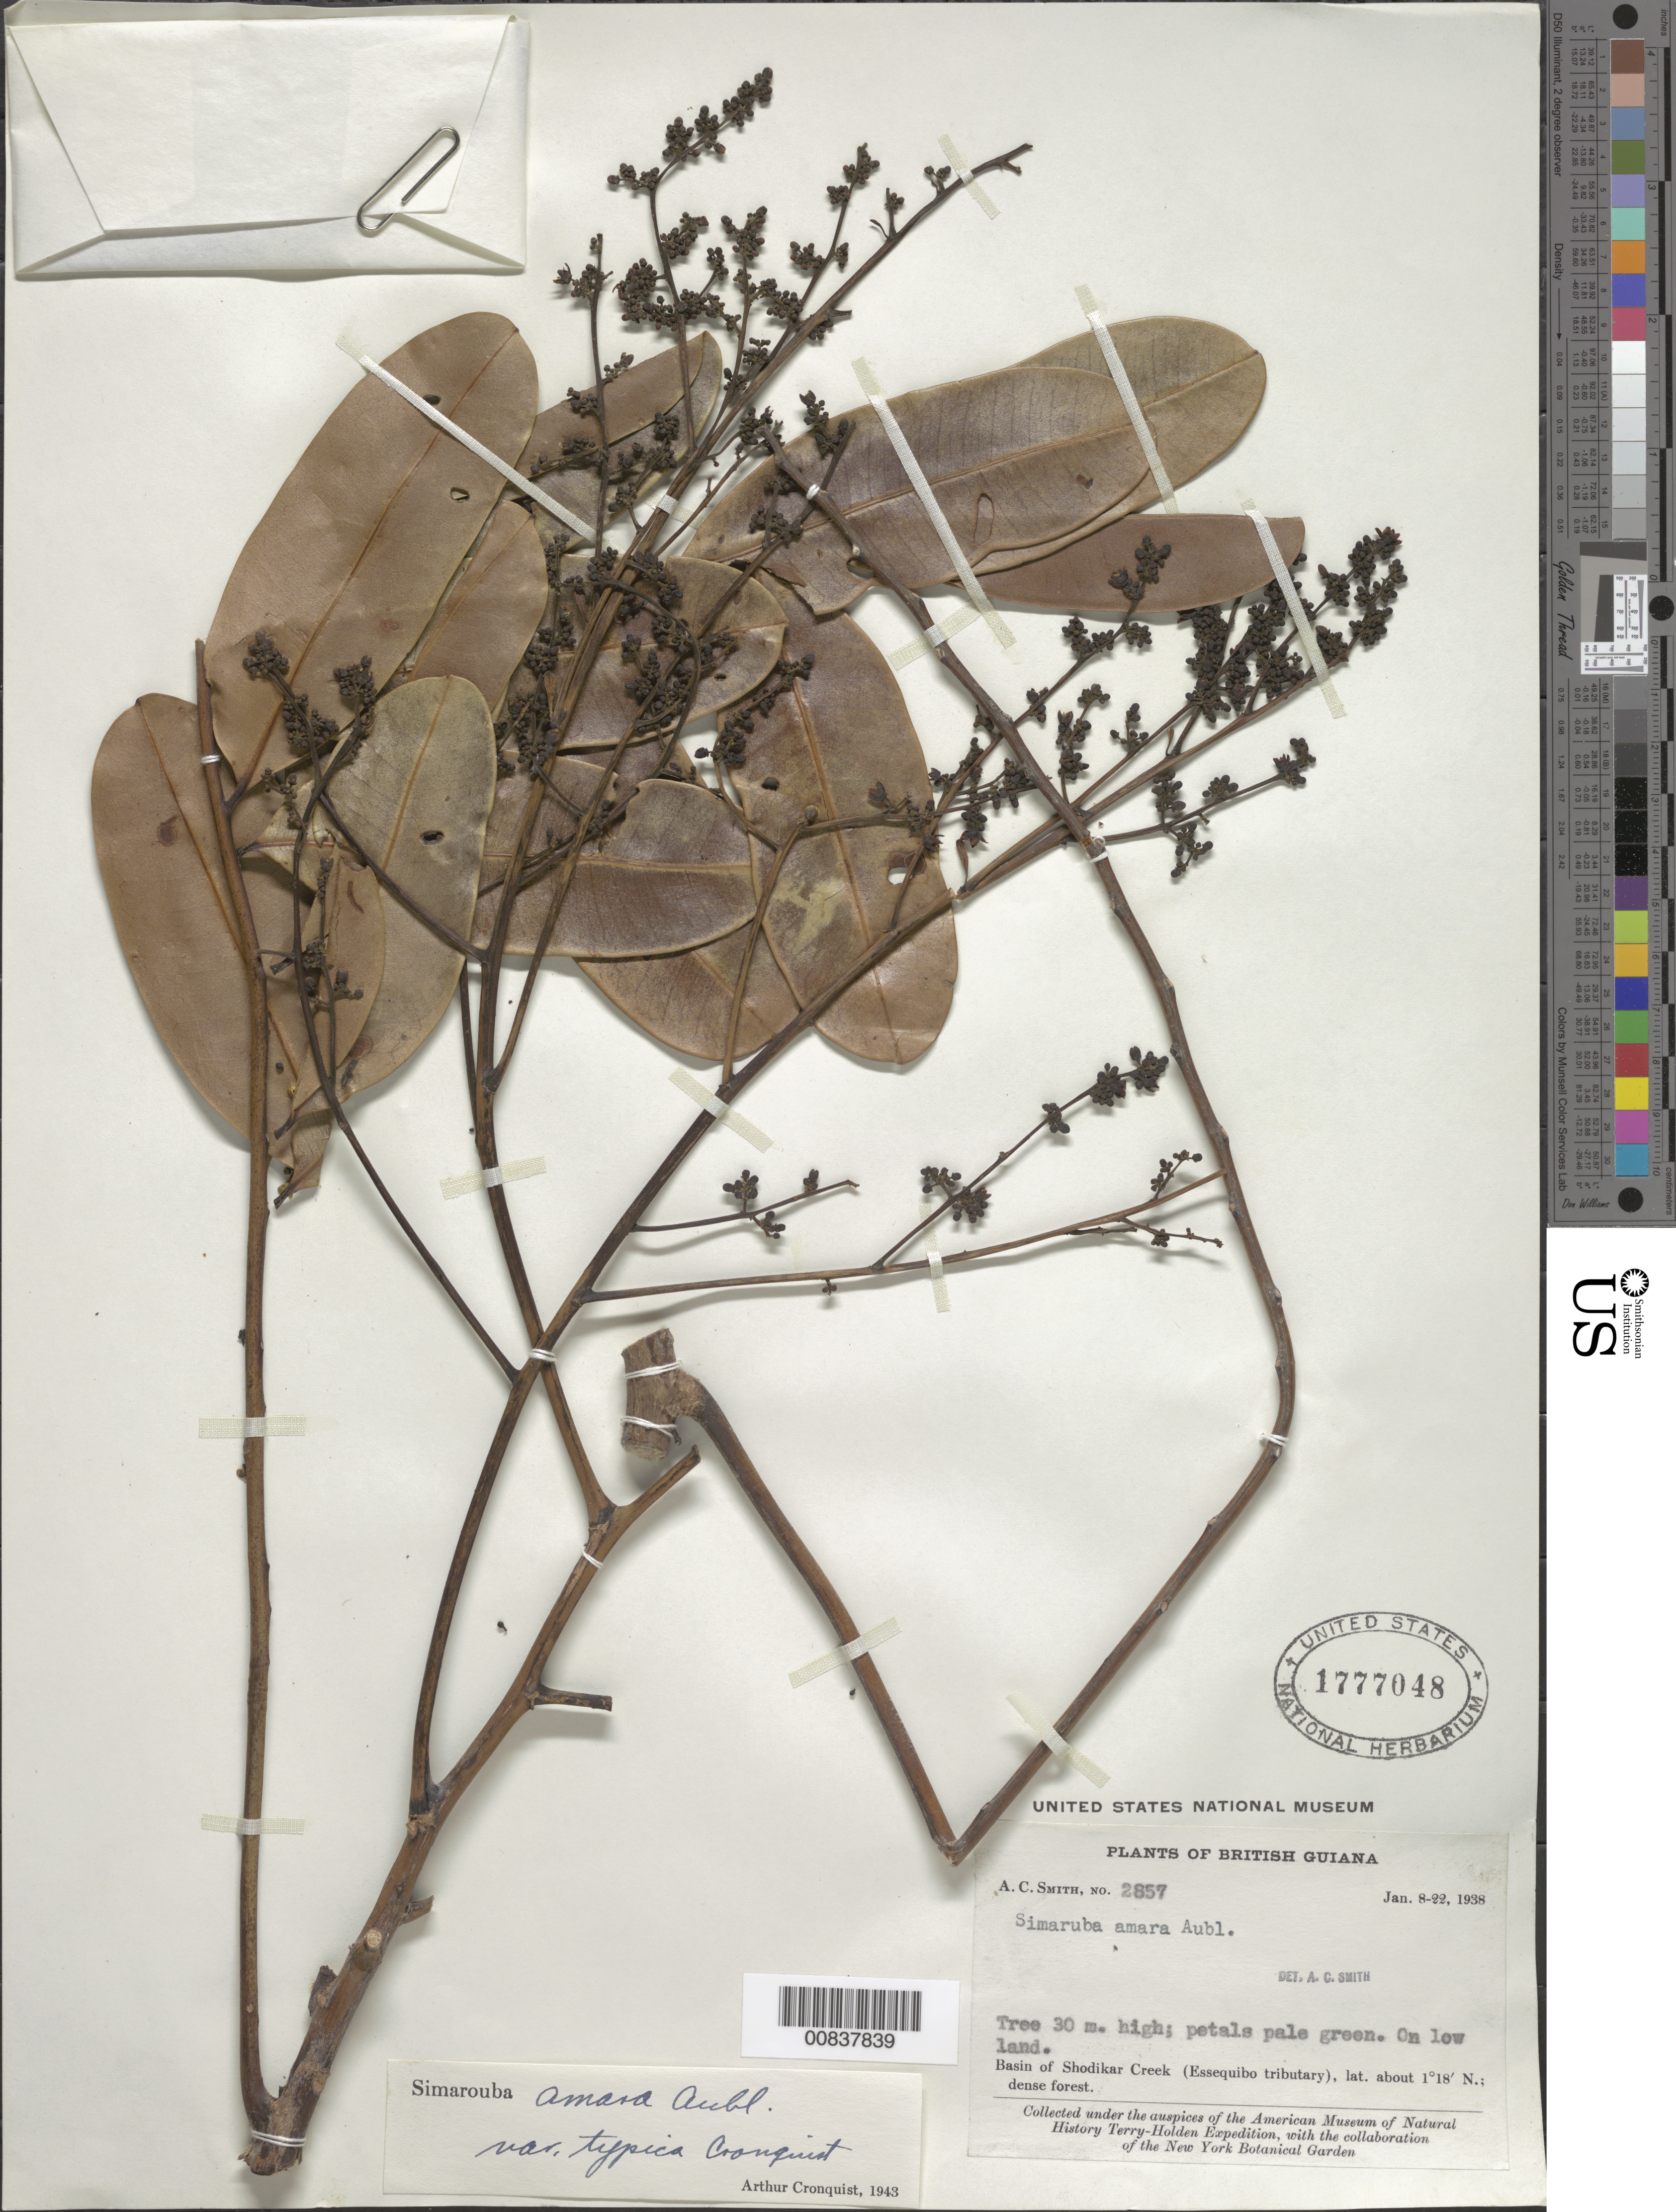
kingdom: Plantae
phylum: Tracheophyta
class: Magnoliopsida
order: Sapindales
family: Simaroubaceae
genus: Simarouba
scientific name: Simarouba amara var. typica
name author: Cronq.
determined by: Cronquist, A. J.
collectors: A. C. Smith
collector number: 2857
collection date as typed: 8-Jan-38 to 22-Jan-38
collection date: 1938-01-08/1938-01-22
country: Guyana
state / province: U. Takutu-U. Essequibo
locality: Shodikar Creek, basin of (Essequibo tributary)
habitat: Low land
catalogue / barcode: US 1777048